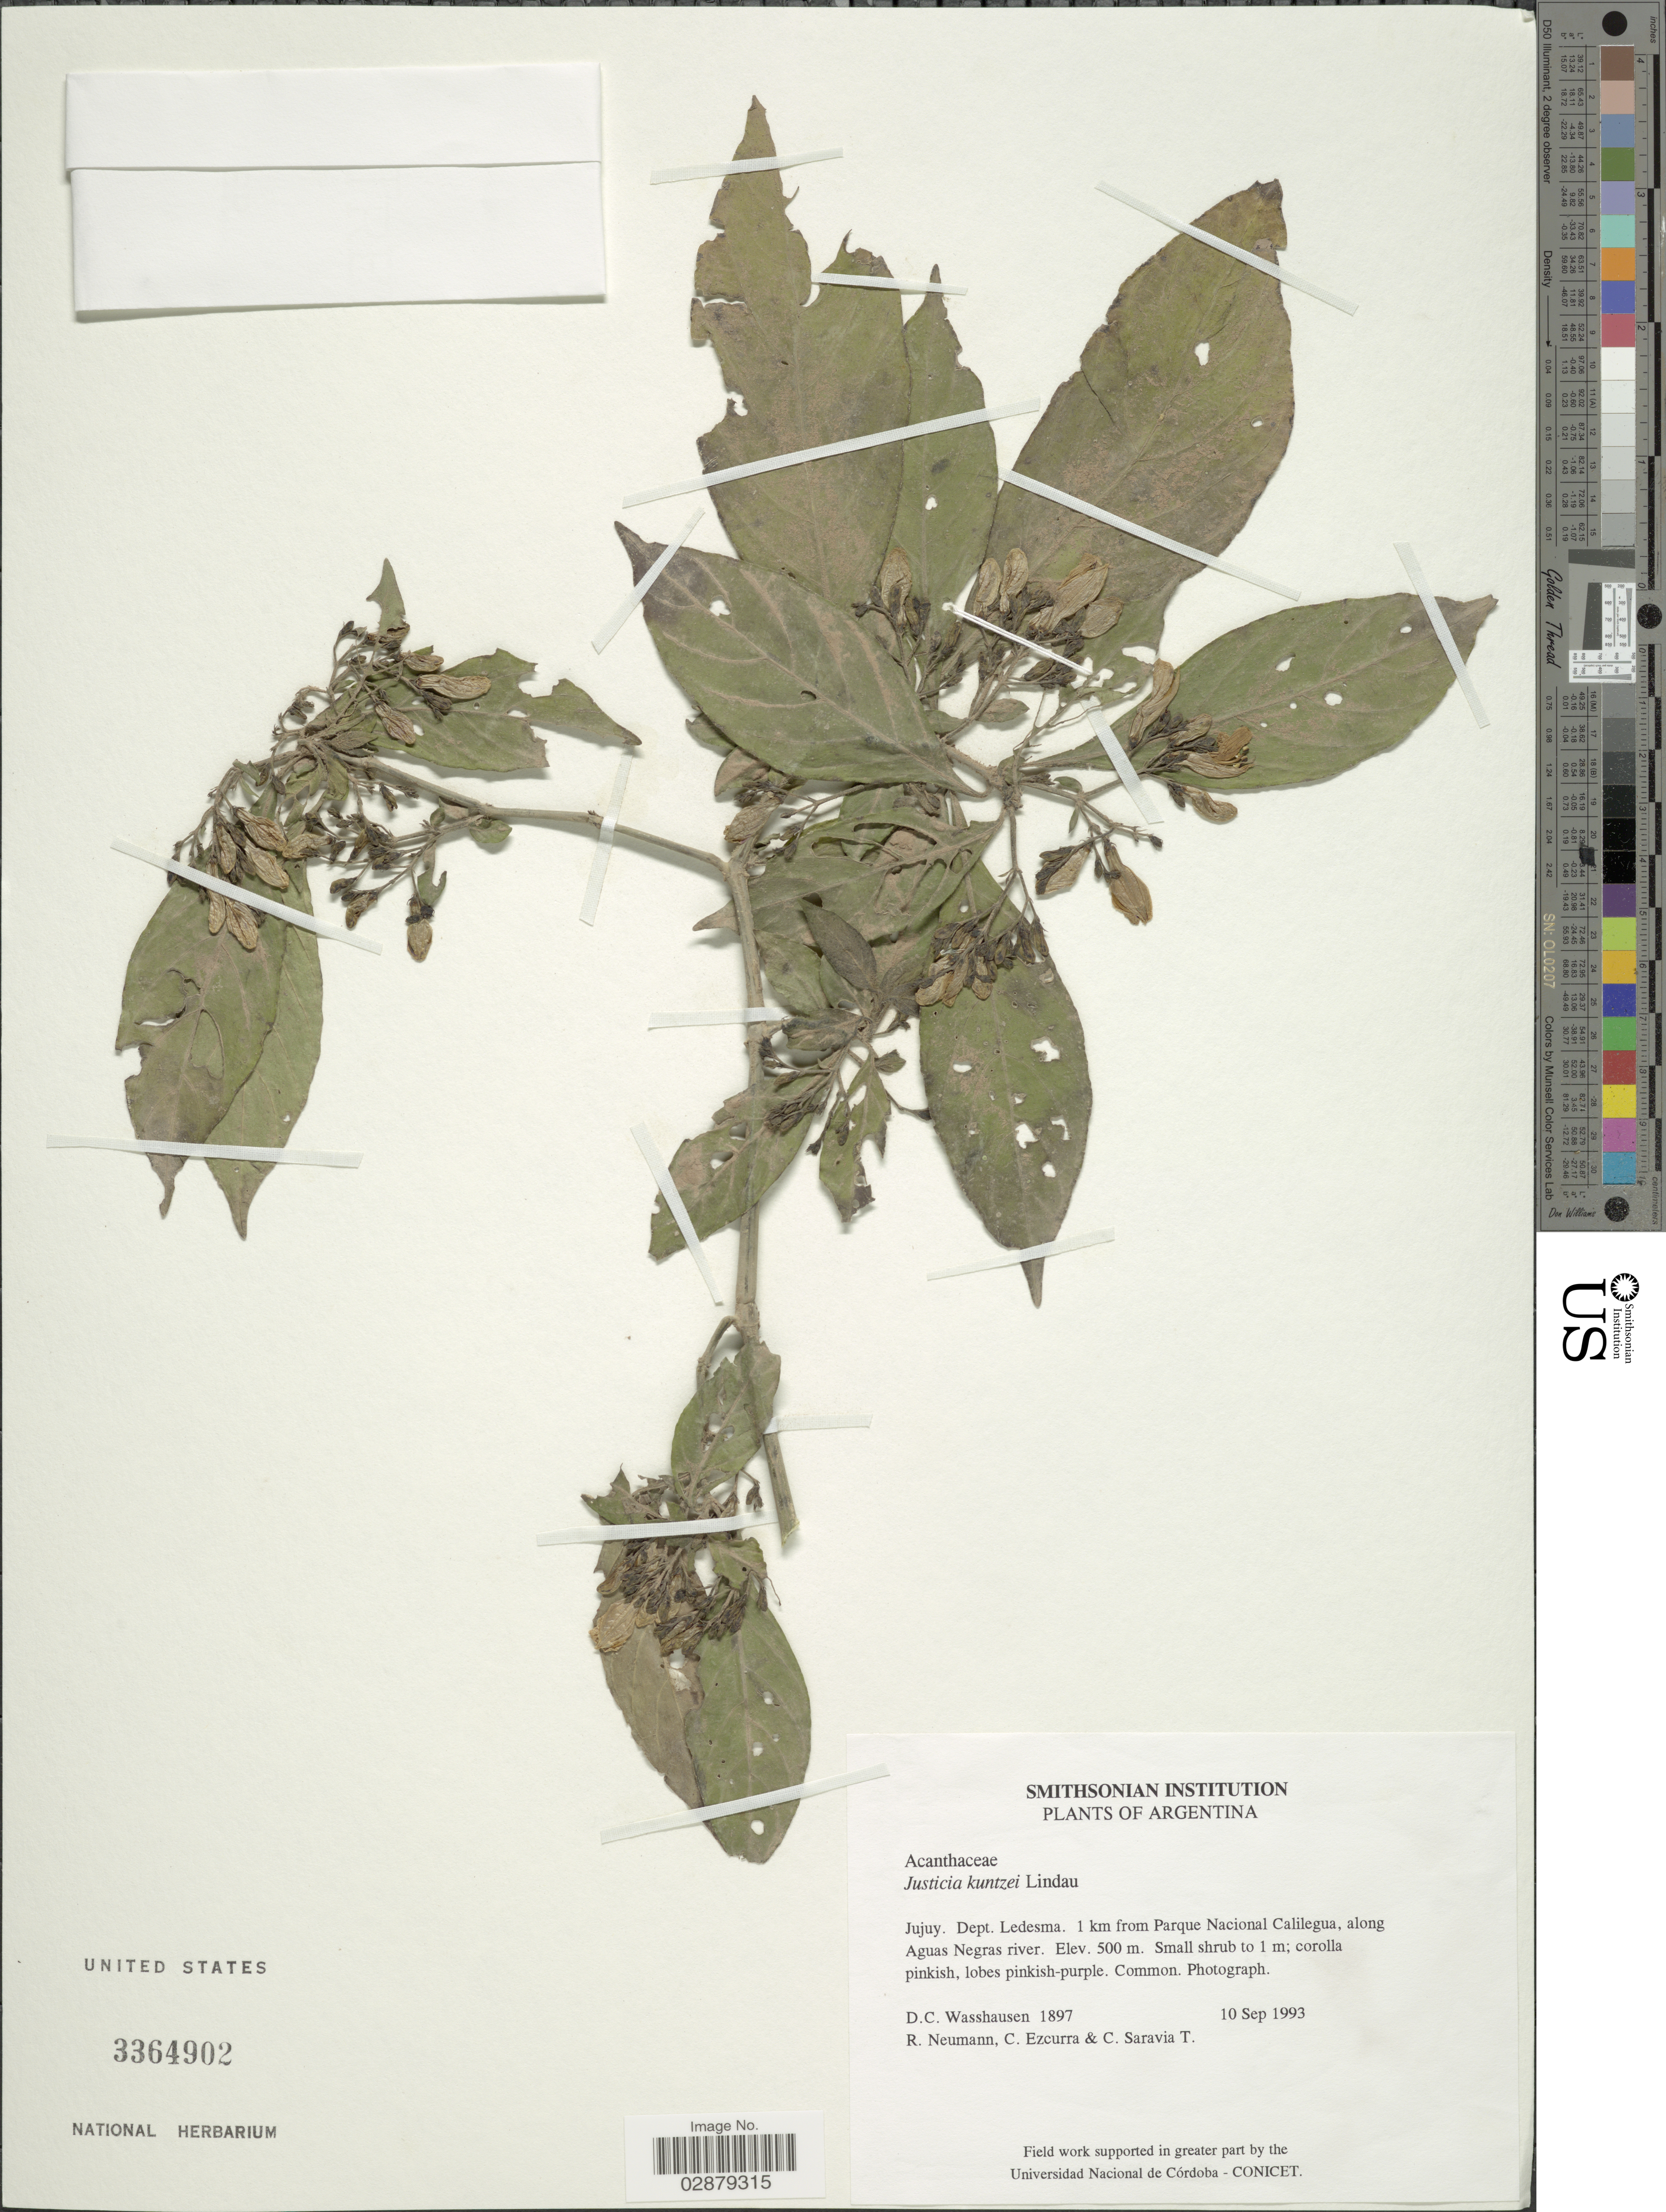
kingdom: Plantae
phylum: Tracheophyta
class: Magnoliopsida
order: Lamiales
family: Acanthaceae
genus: Justicia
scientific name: Justicia kuntzei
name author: Lindau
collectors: D. C. Wasshausen, R. Neumann, C. Ezcurra & C. Saravia T.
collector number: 1897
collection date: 1993-09-10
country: Argentina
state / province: Jujuy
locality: Dept. Ledesma. 1 km from Parque Nacional Calilegua, along Aguas Negras river.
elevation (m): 500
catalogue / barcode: US 3364902